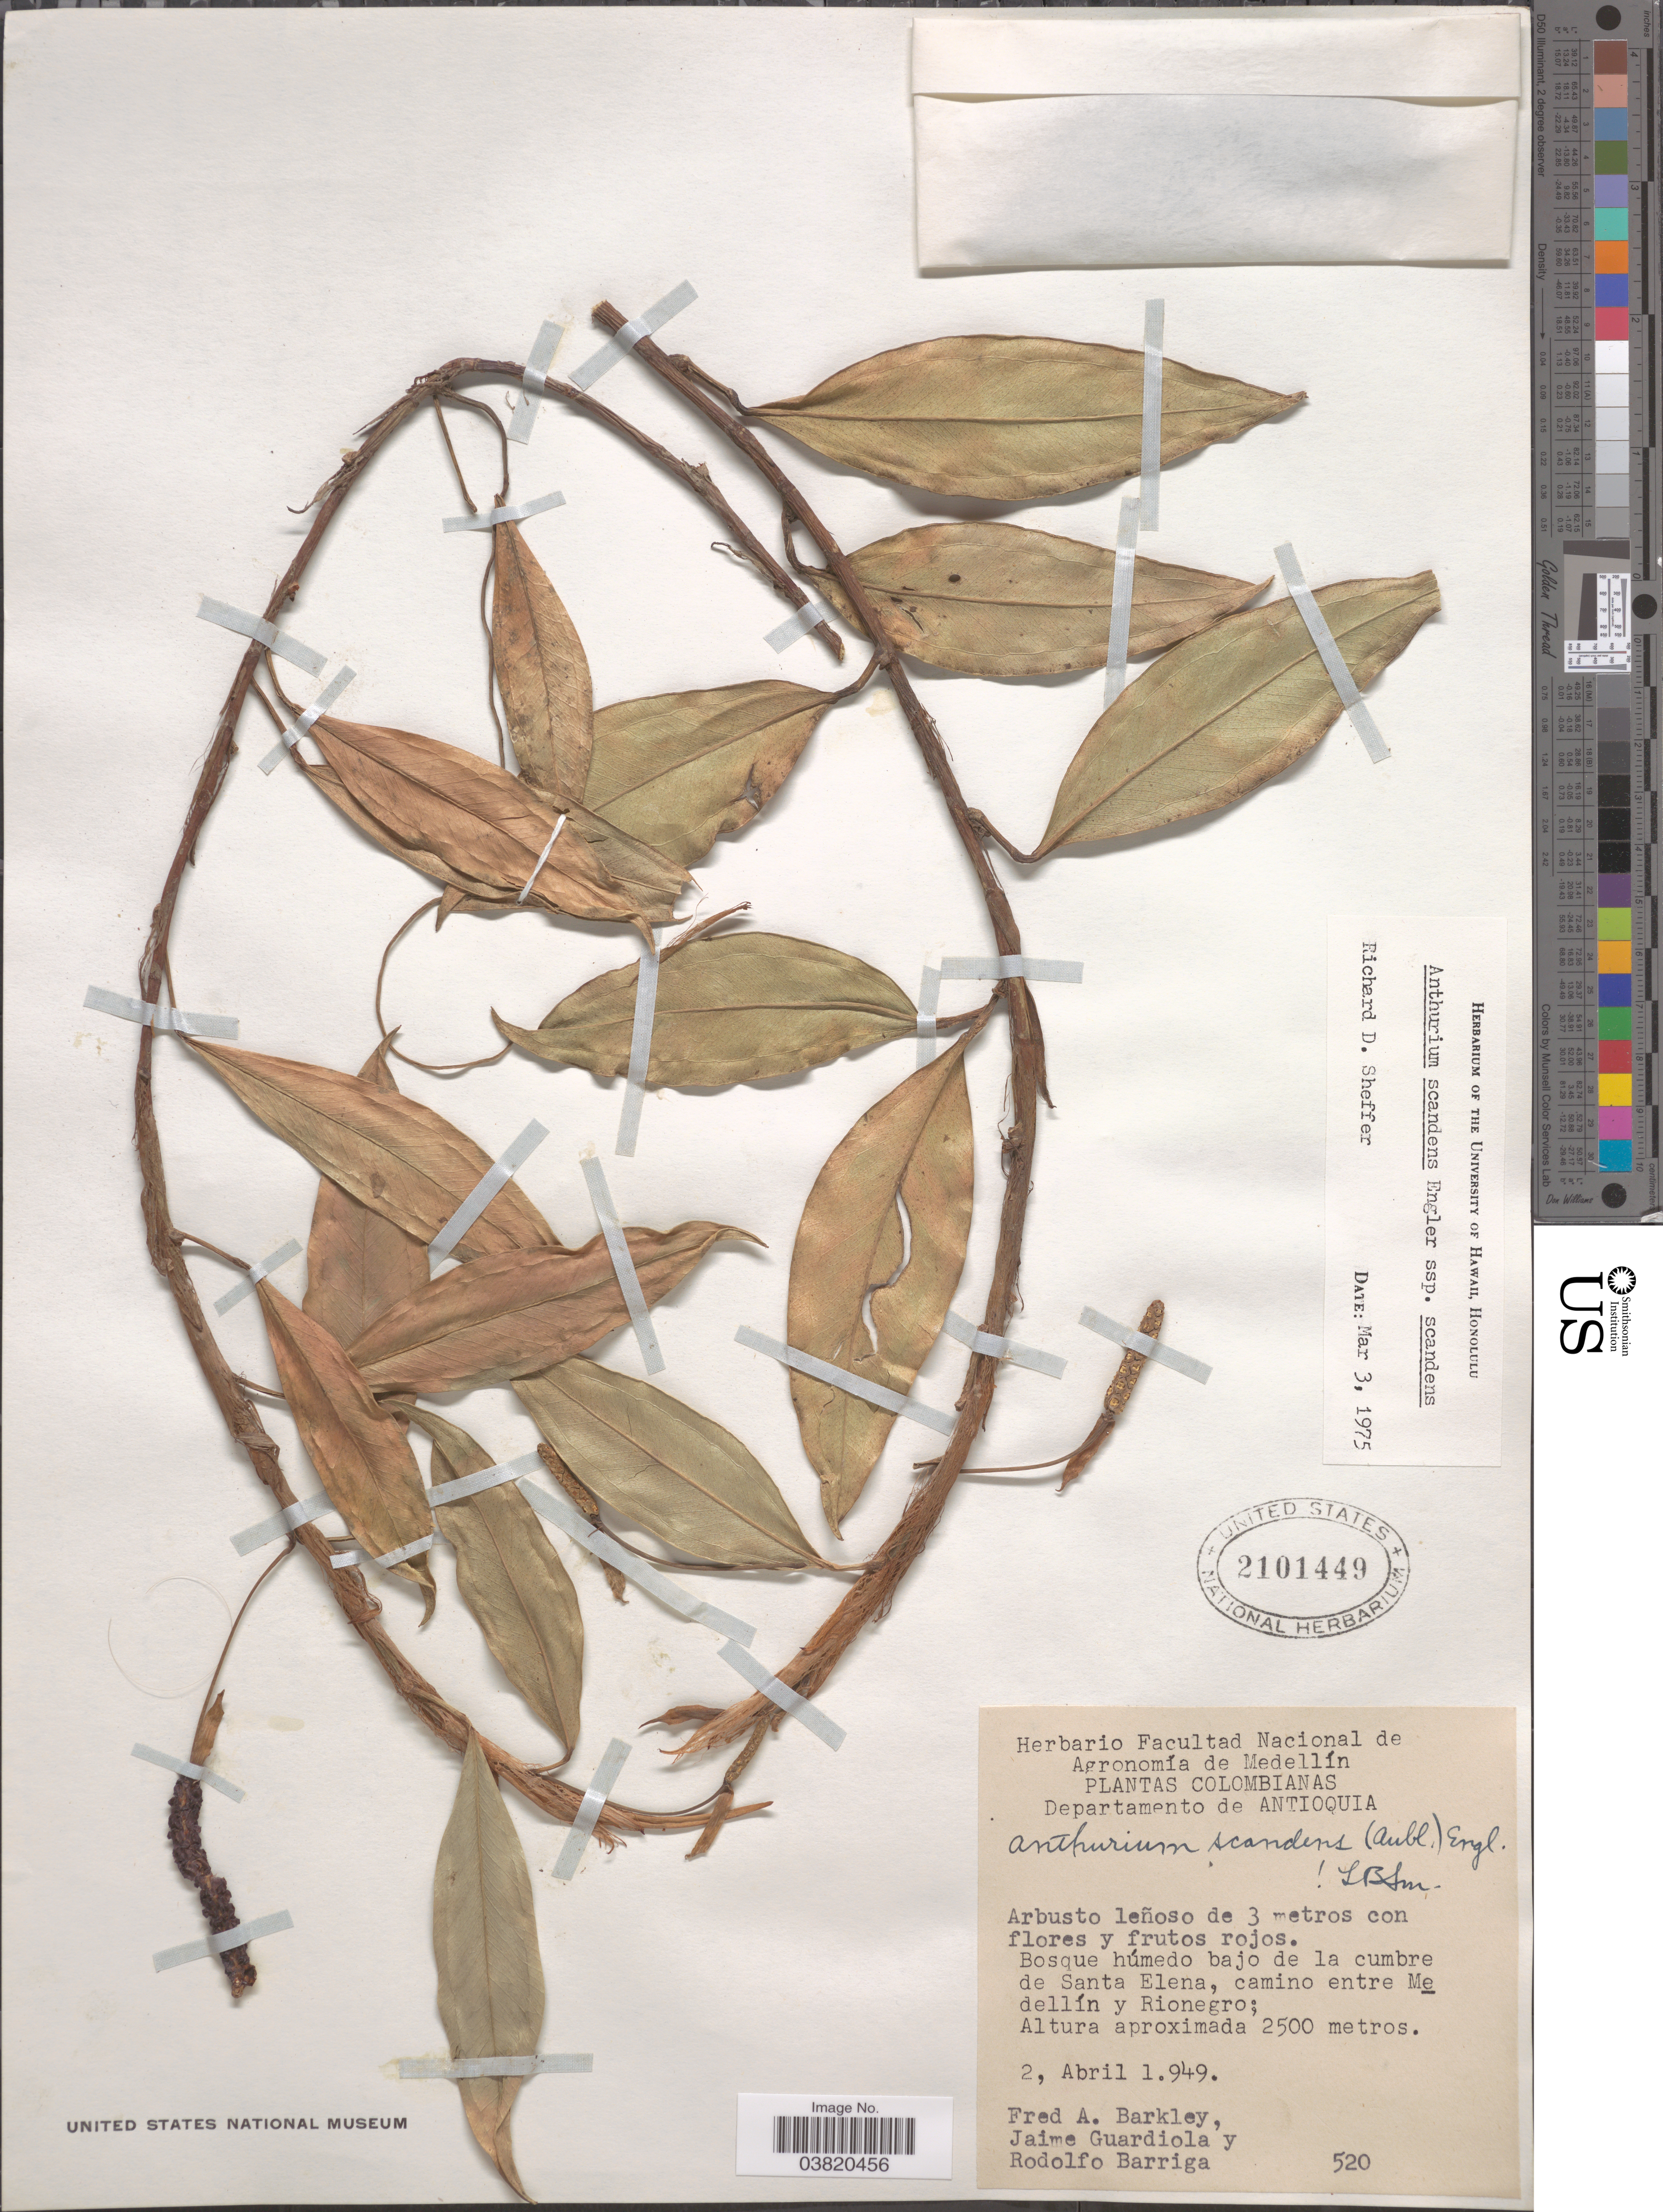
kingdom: Plantae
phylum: Tracheophyta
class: Liliopsida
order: Alismatales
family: Araceae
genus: Anthurium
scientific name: Anthurium scandens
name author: (Aubl.) Engl.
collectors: F. A. Barkley, J. Guardiola & R. Barriga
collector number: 520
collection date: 1949-04-02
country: Colombia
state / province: Antioquia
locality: Departamento de Antioquia. Bajo de la cumbre de Santa Elena, camino entre Medellín y Rionegro.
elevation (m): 2500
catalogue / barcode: US 2101449